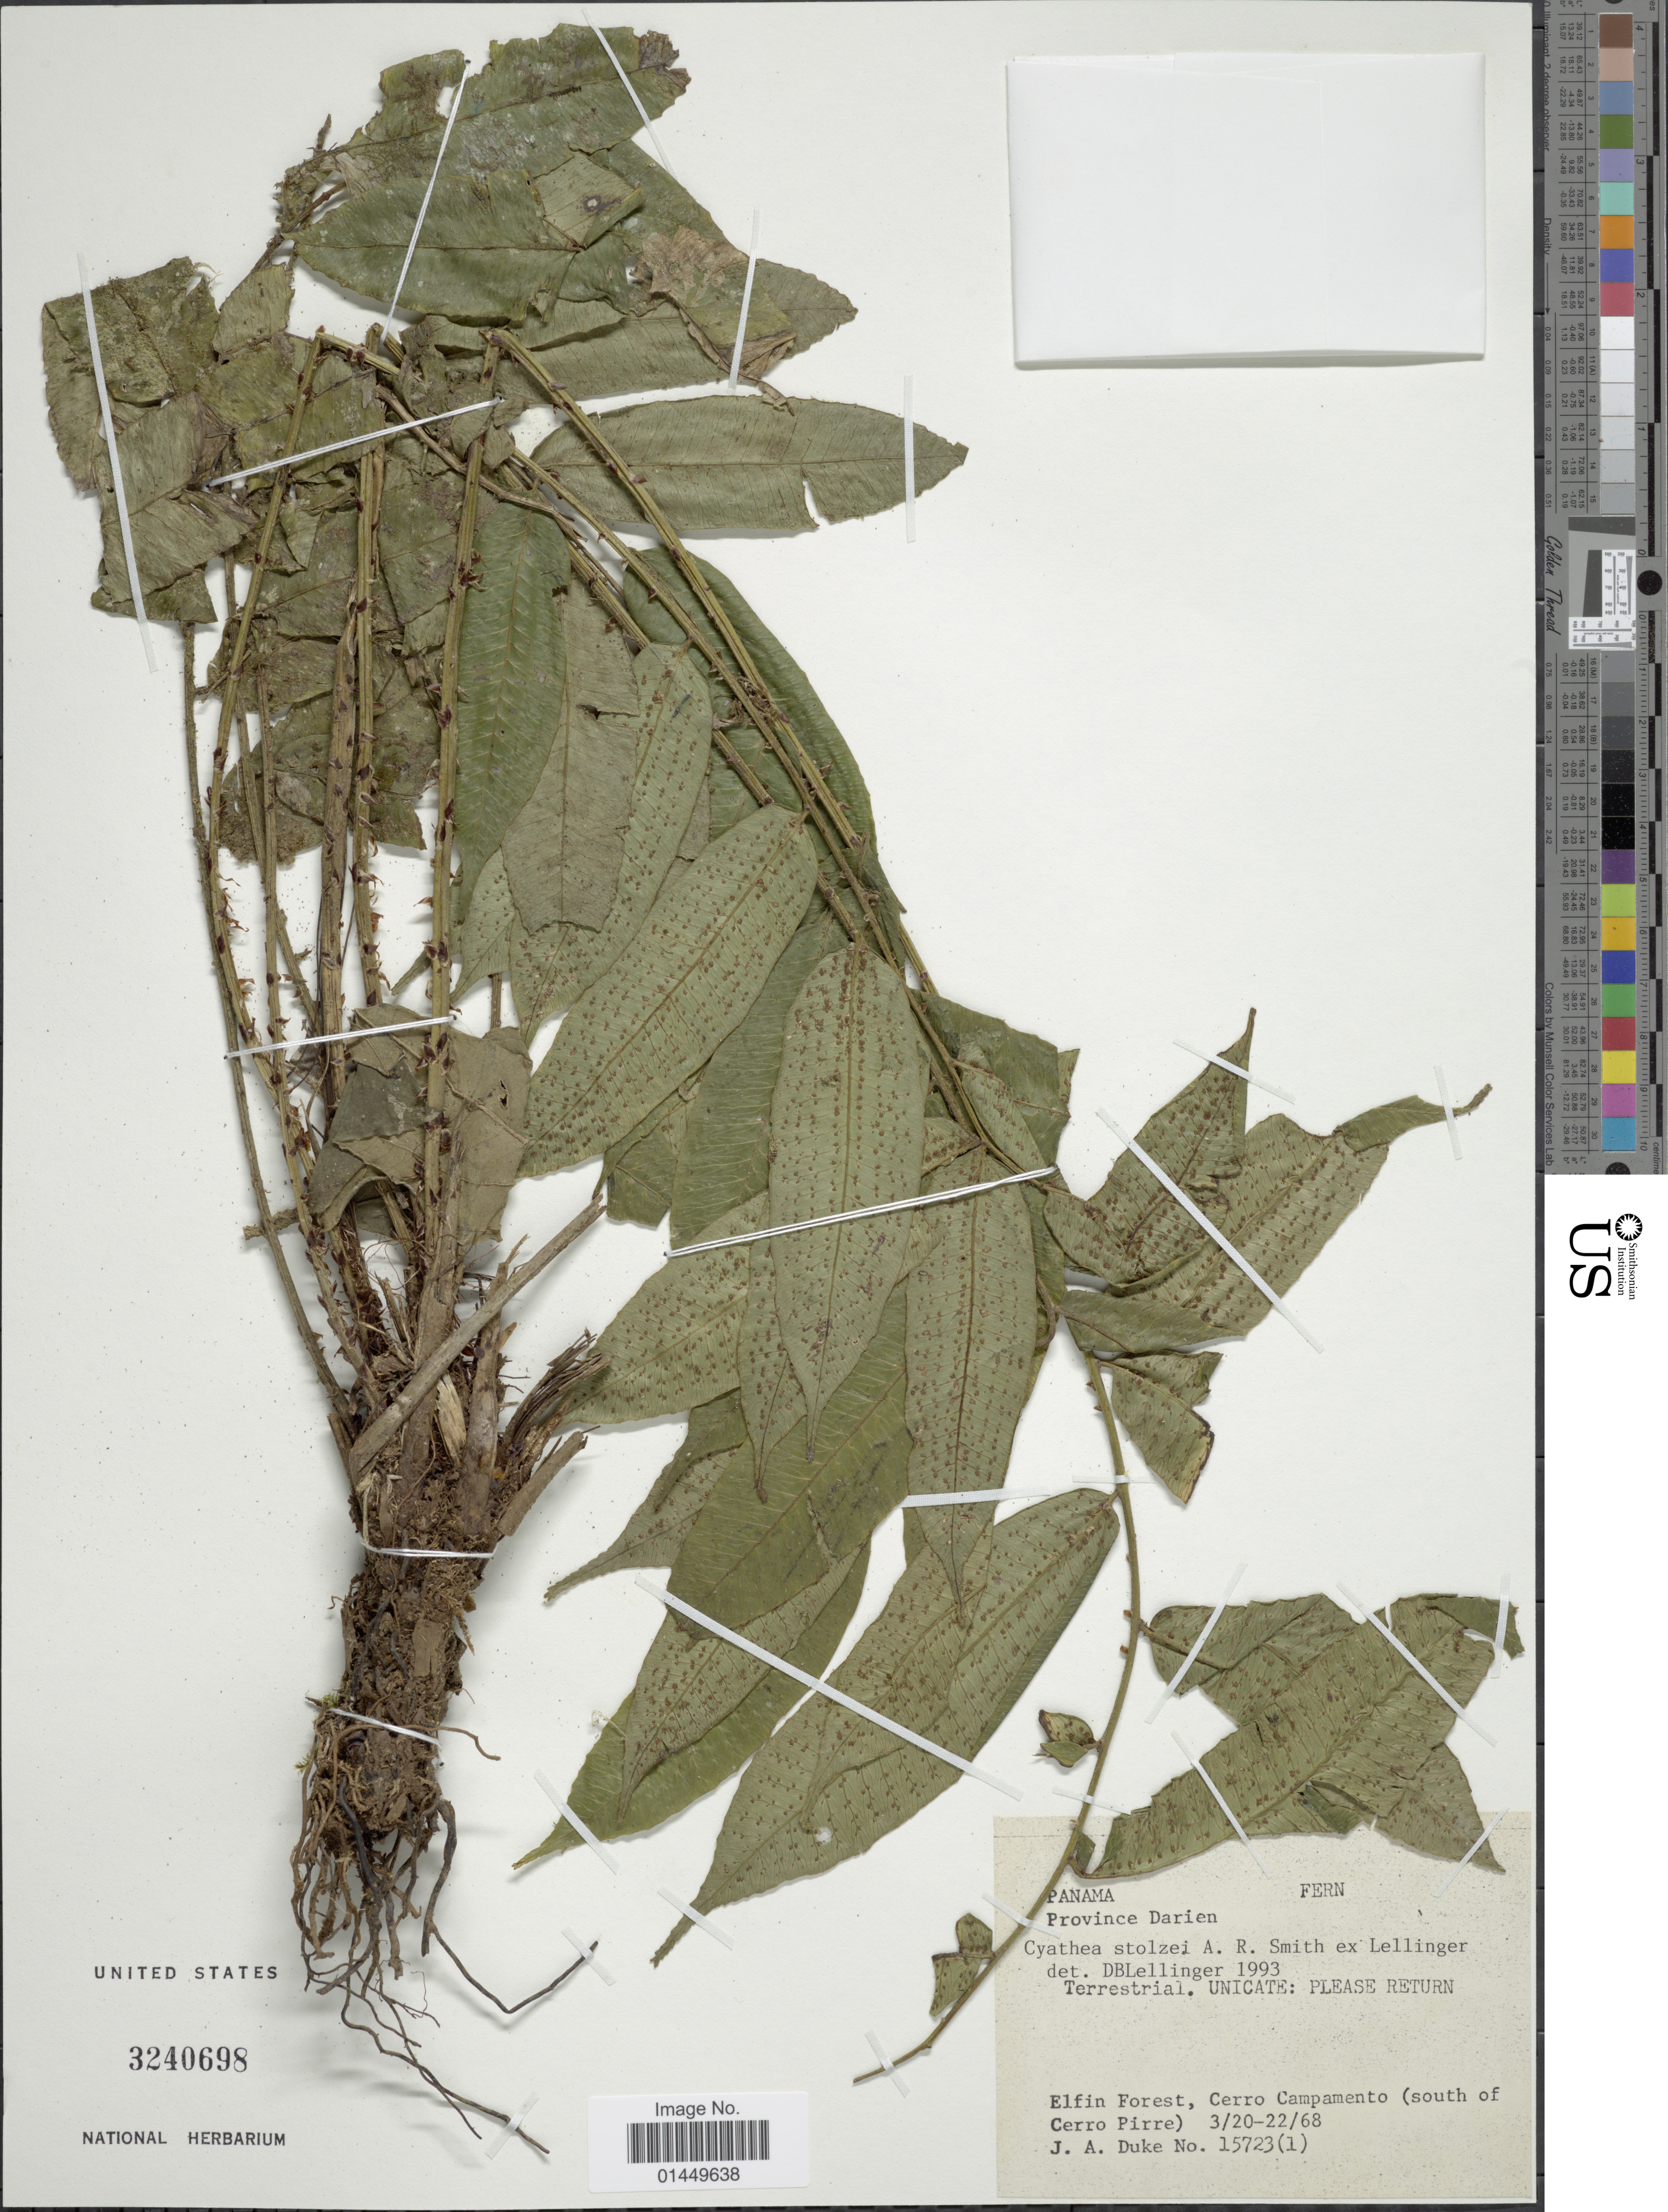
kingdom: Plantae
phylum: Tracheophyta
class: Polypodiopsida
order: Cyatheales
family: Cyatheaceae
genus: Cyathea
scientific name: Cyathea stolzei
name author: A.R. Sm. ex Lellinger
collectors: J. A. Duke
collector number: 15723 (1)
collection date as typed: Transcribed d/m/y: 20/3/68 to 22/3/68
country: Panama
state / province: Darién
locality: Province Darien, Elfin Forest, Cerro Campamento (south of Cerro River)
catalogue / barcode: US 3240698